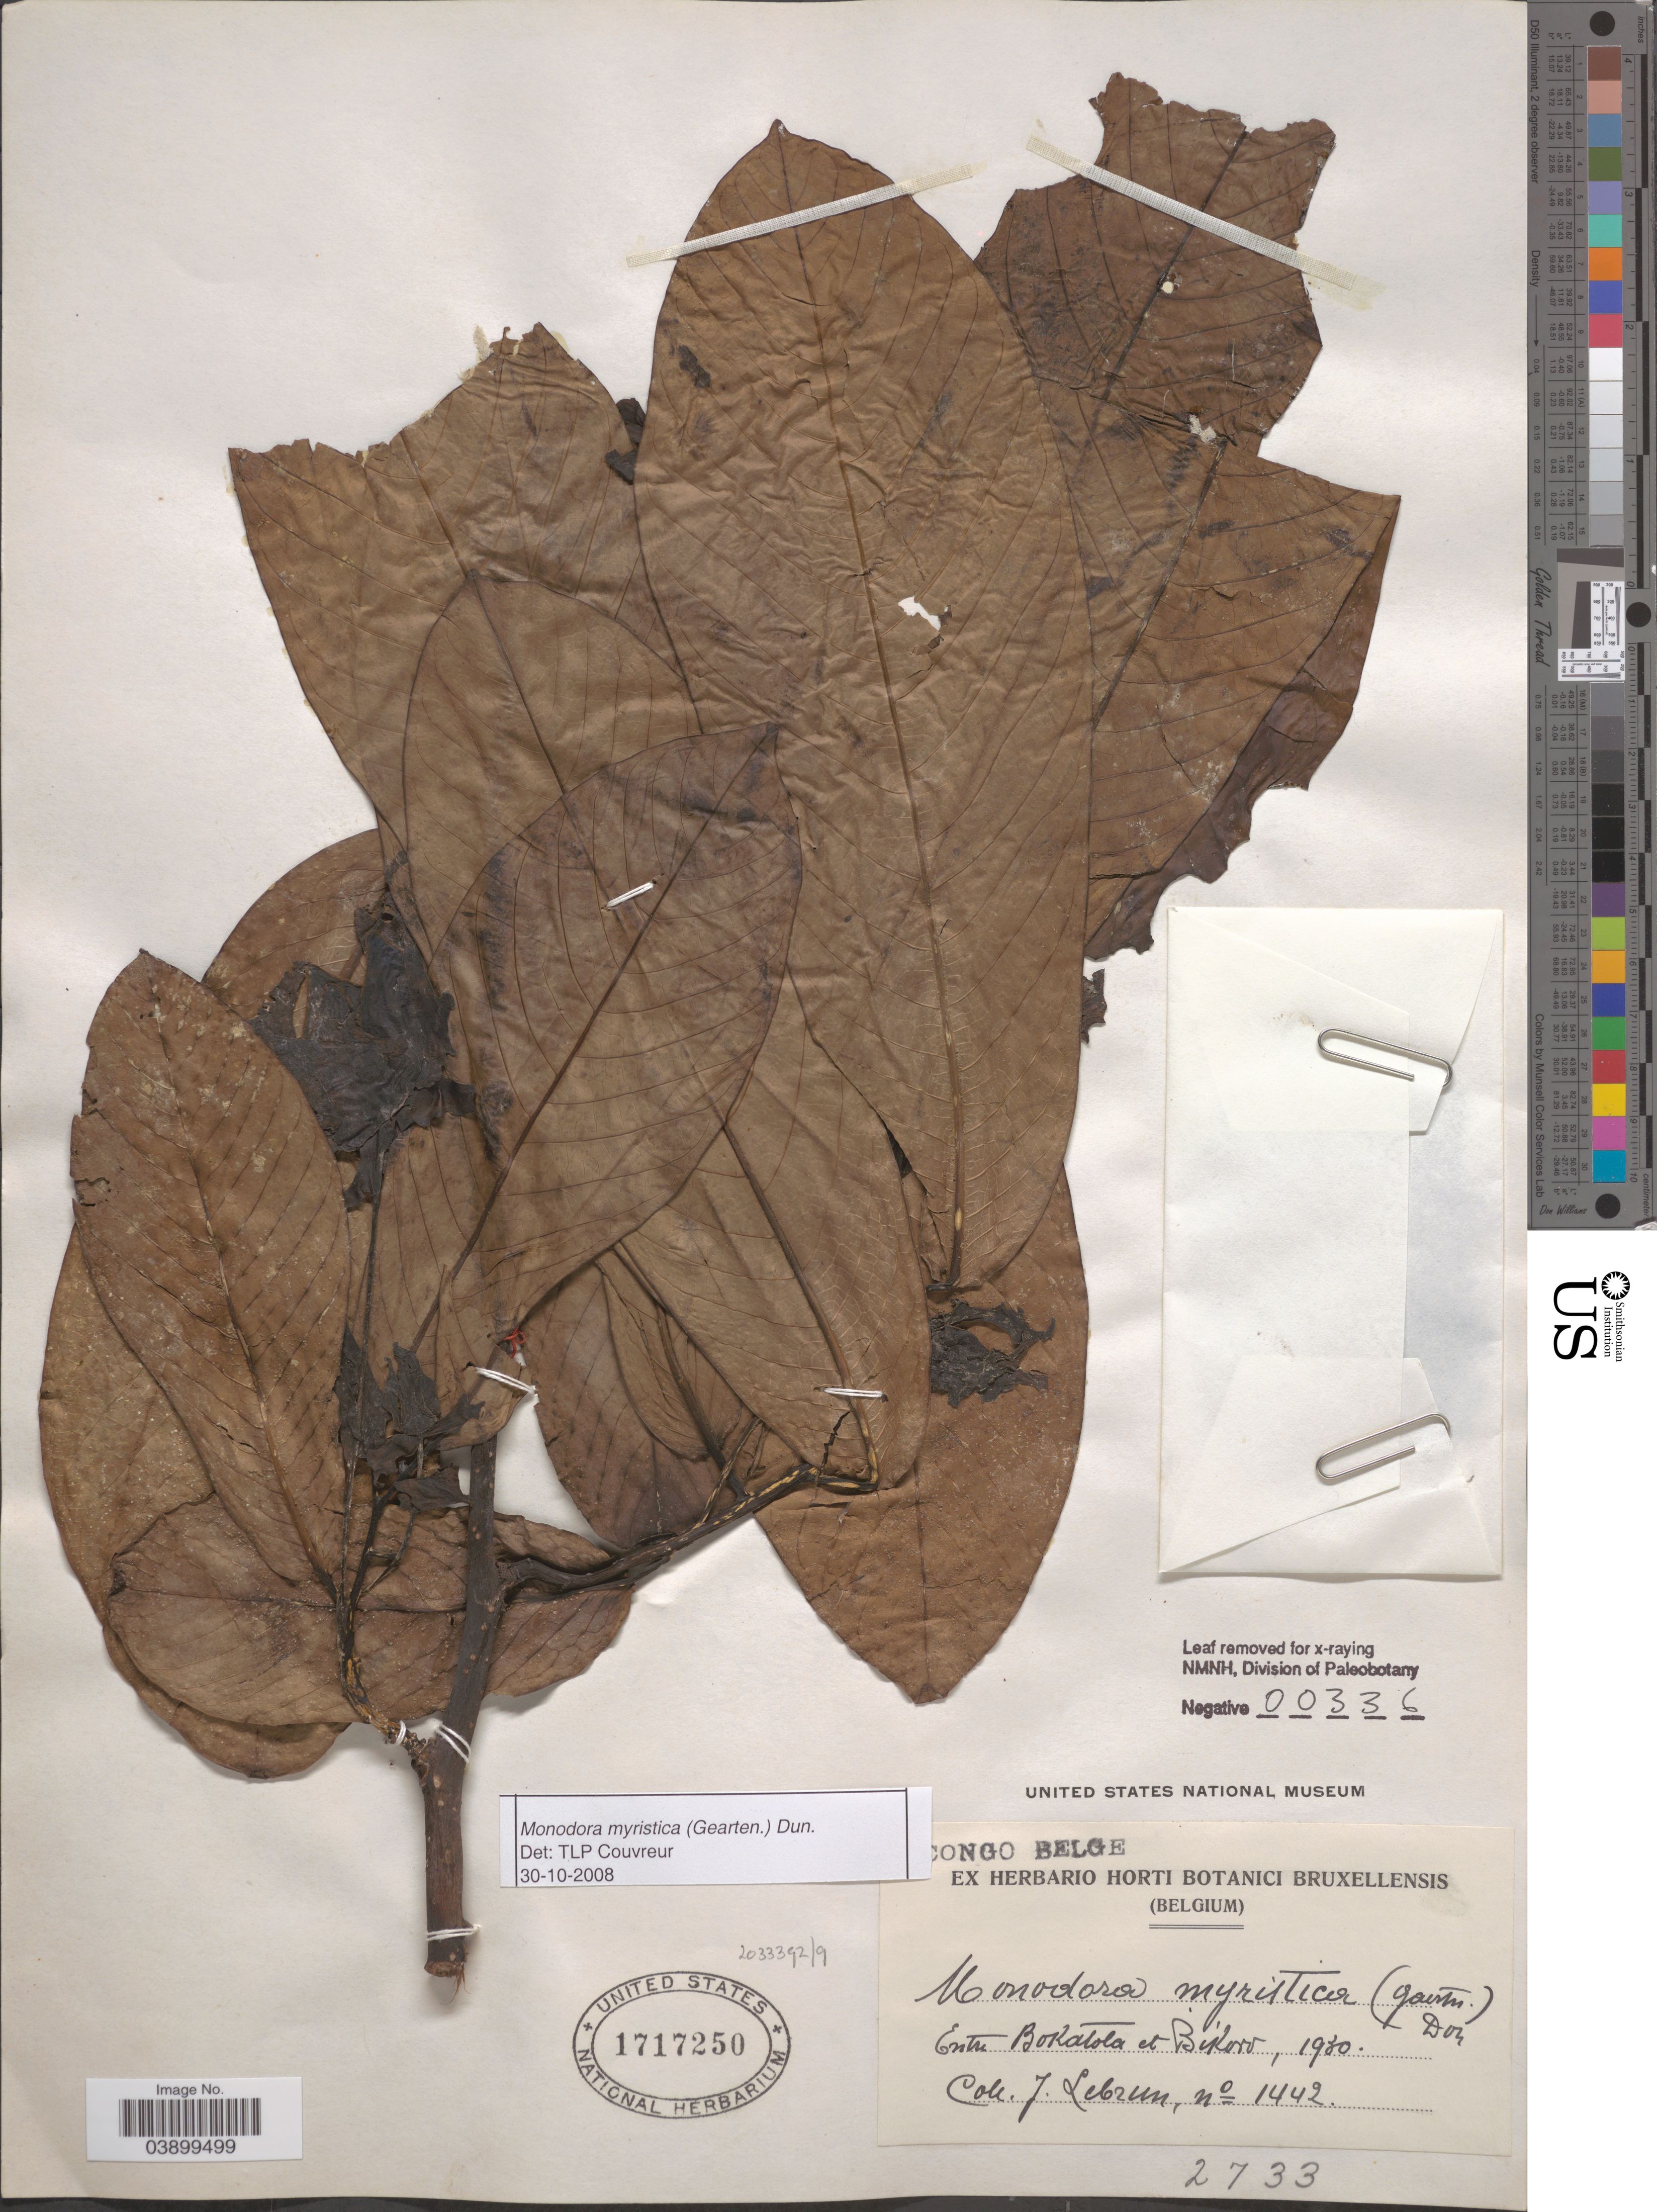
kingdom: Plantae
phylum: Tracheophyta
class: Magnoliopsida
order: Magnoliales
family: Annonaceae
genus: Monodora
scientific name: Monodora myristica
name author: (Gaertn.) Dunal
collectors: J. A. Lebrun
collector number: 1442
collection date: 1930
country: Congo, Democratic Republic of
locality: Entre Bokatola et Bikoro. Congo Belge.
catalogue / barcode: US 1717250